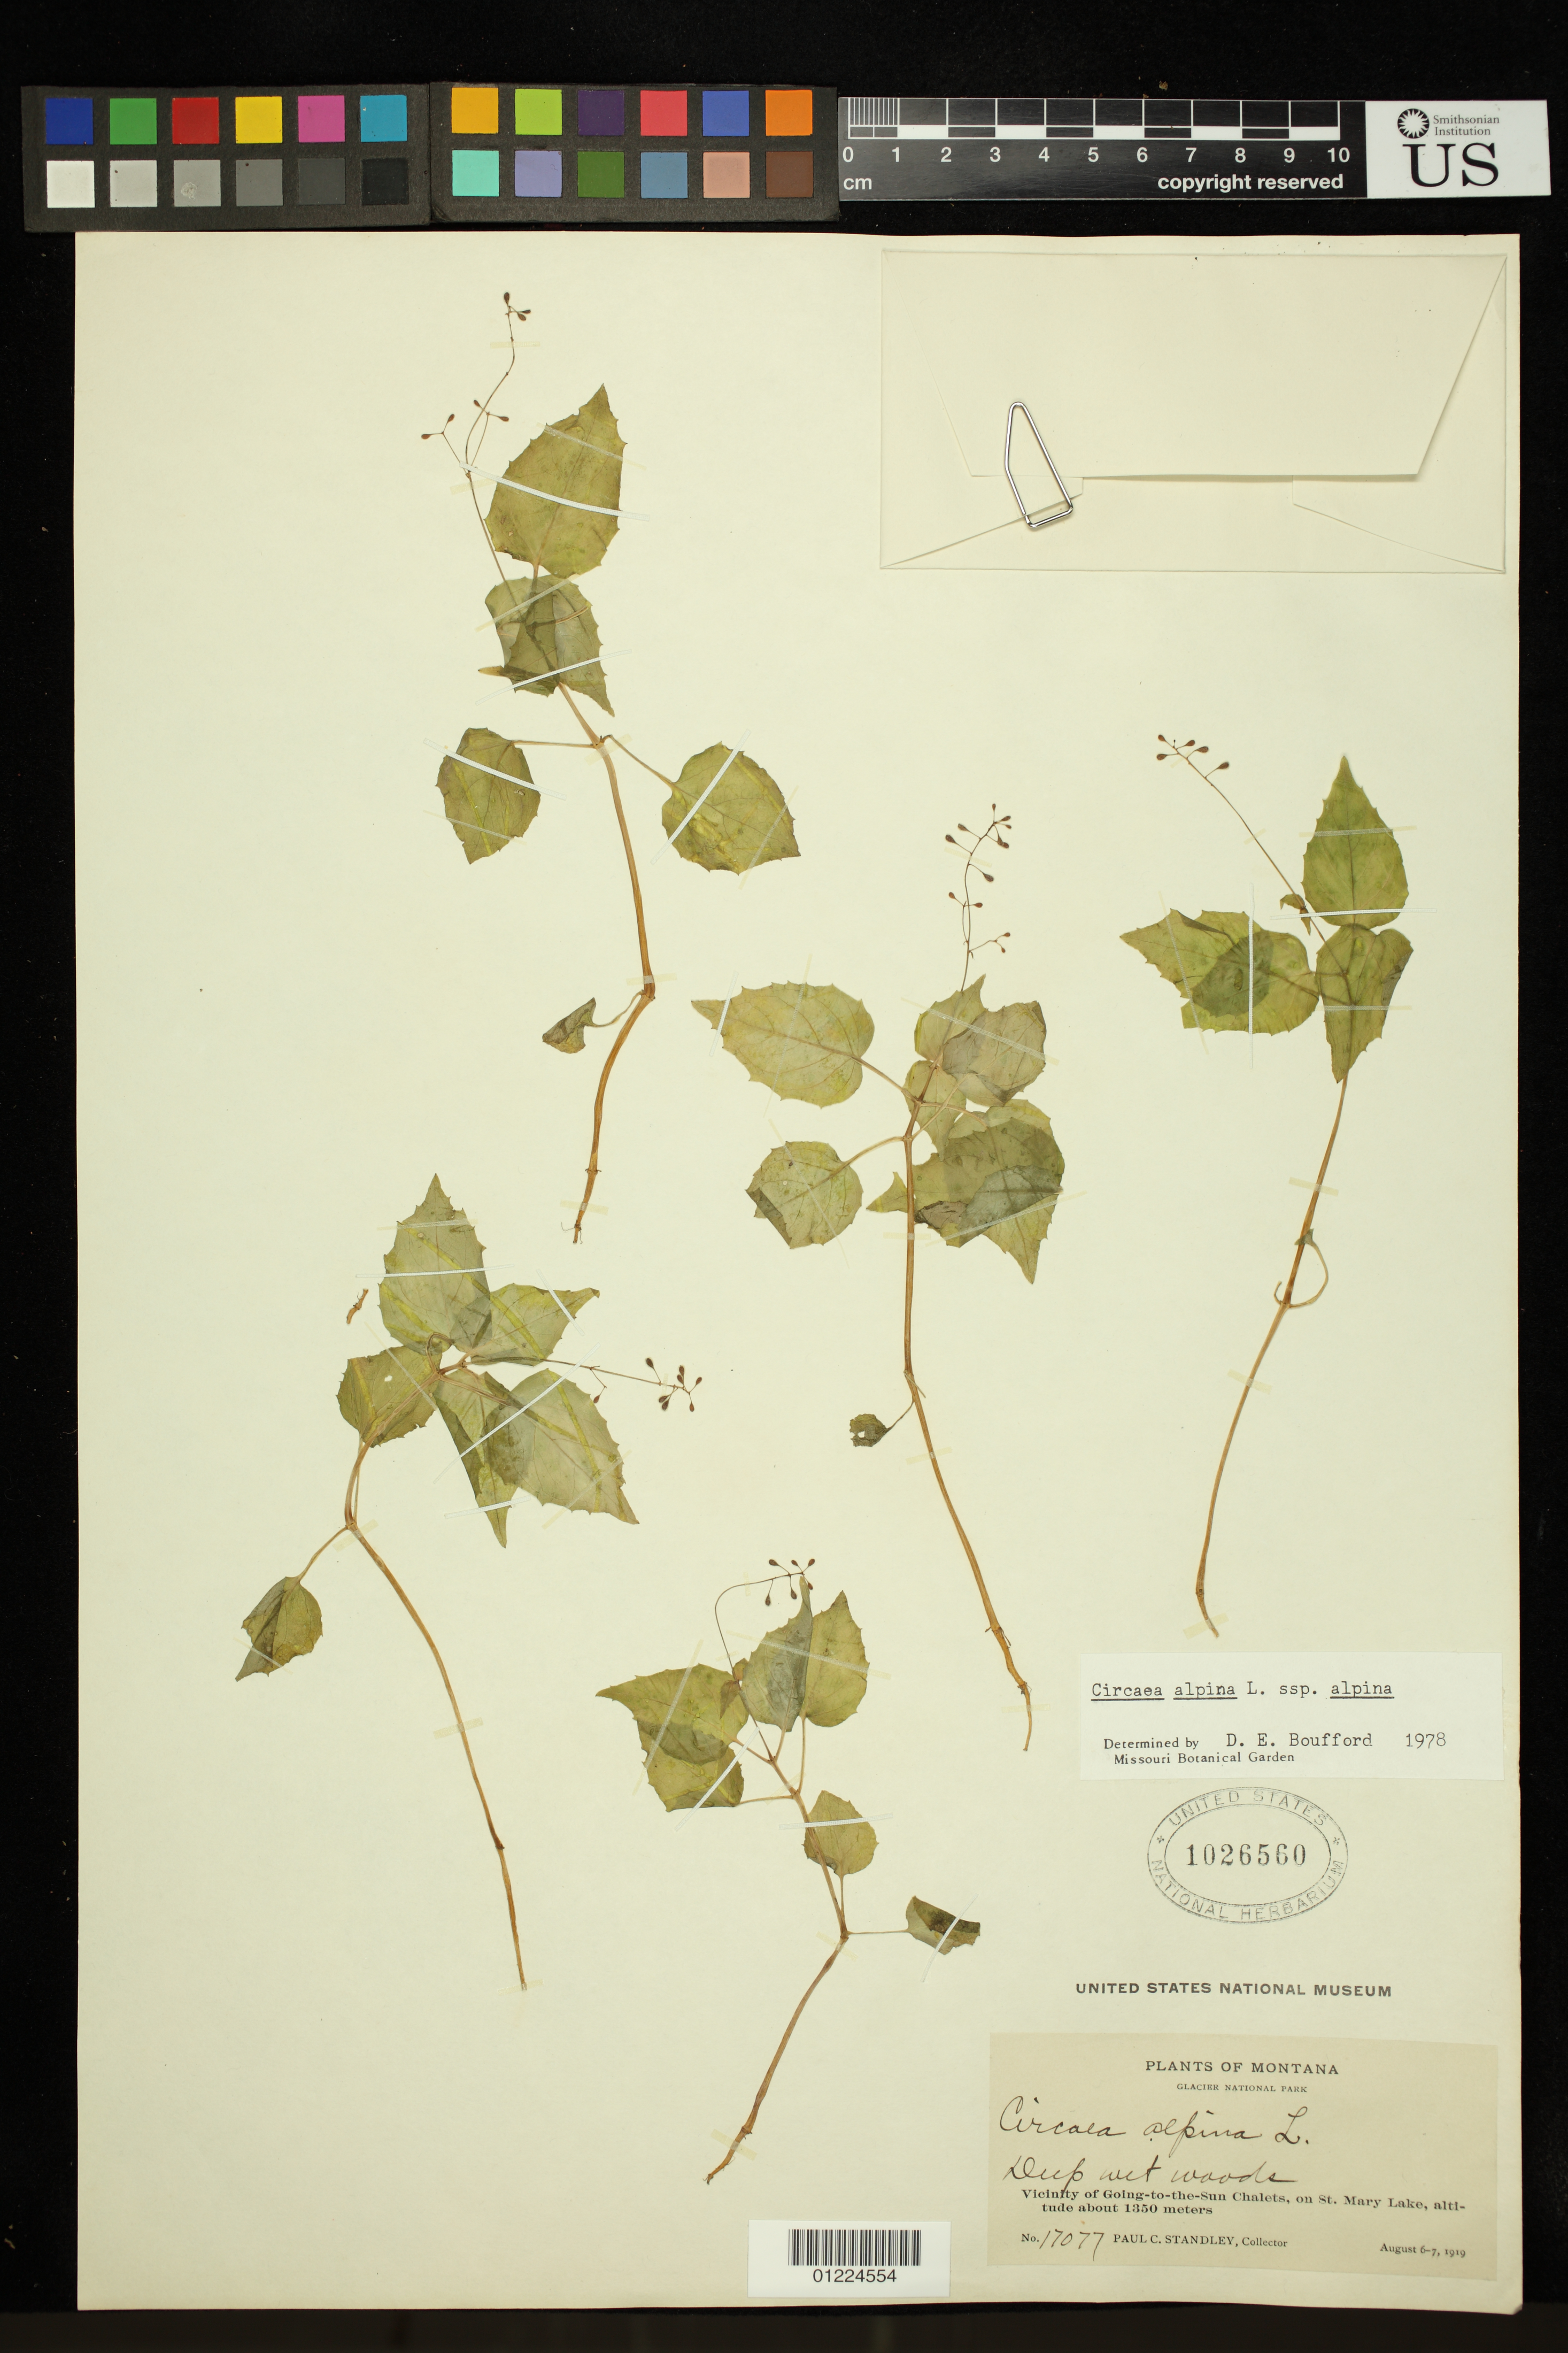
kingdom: Plantae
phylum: Tracheophyta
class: Magnoliopsida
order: Myrtales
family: Onagraceae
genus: Circaea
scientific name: Circaea alpina subsp. alpina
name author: L.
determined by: Boufford, D. E.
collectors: P. C. Standley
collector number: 17077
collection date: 1919-08-06,1919-08-07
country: United States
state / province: Montana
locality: Vicinity of Going- to- the- Sun Chalets, on St. Mary Lake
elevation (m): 1350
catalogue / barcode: US 1026560